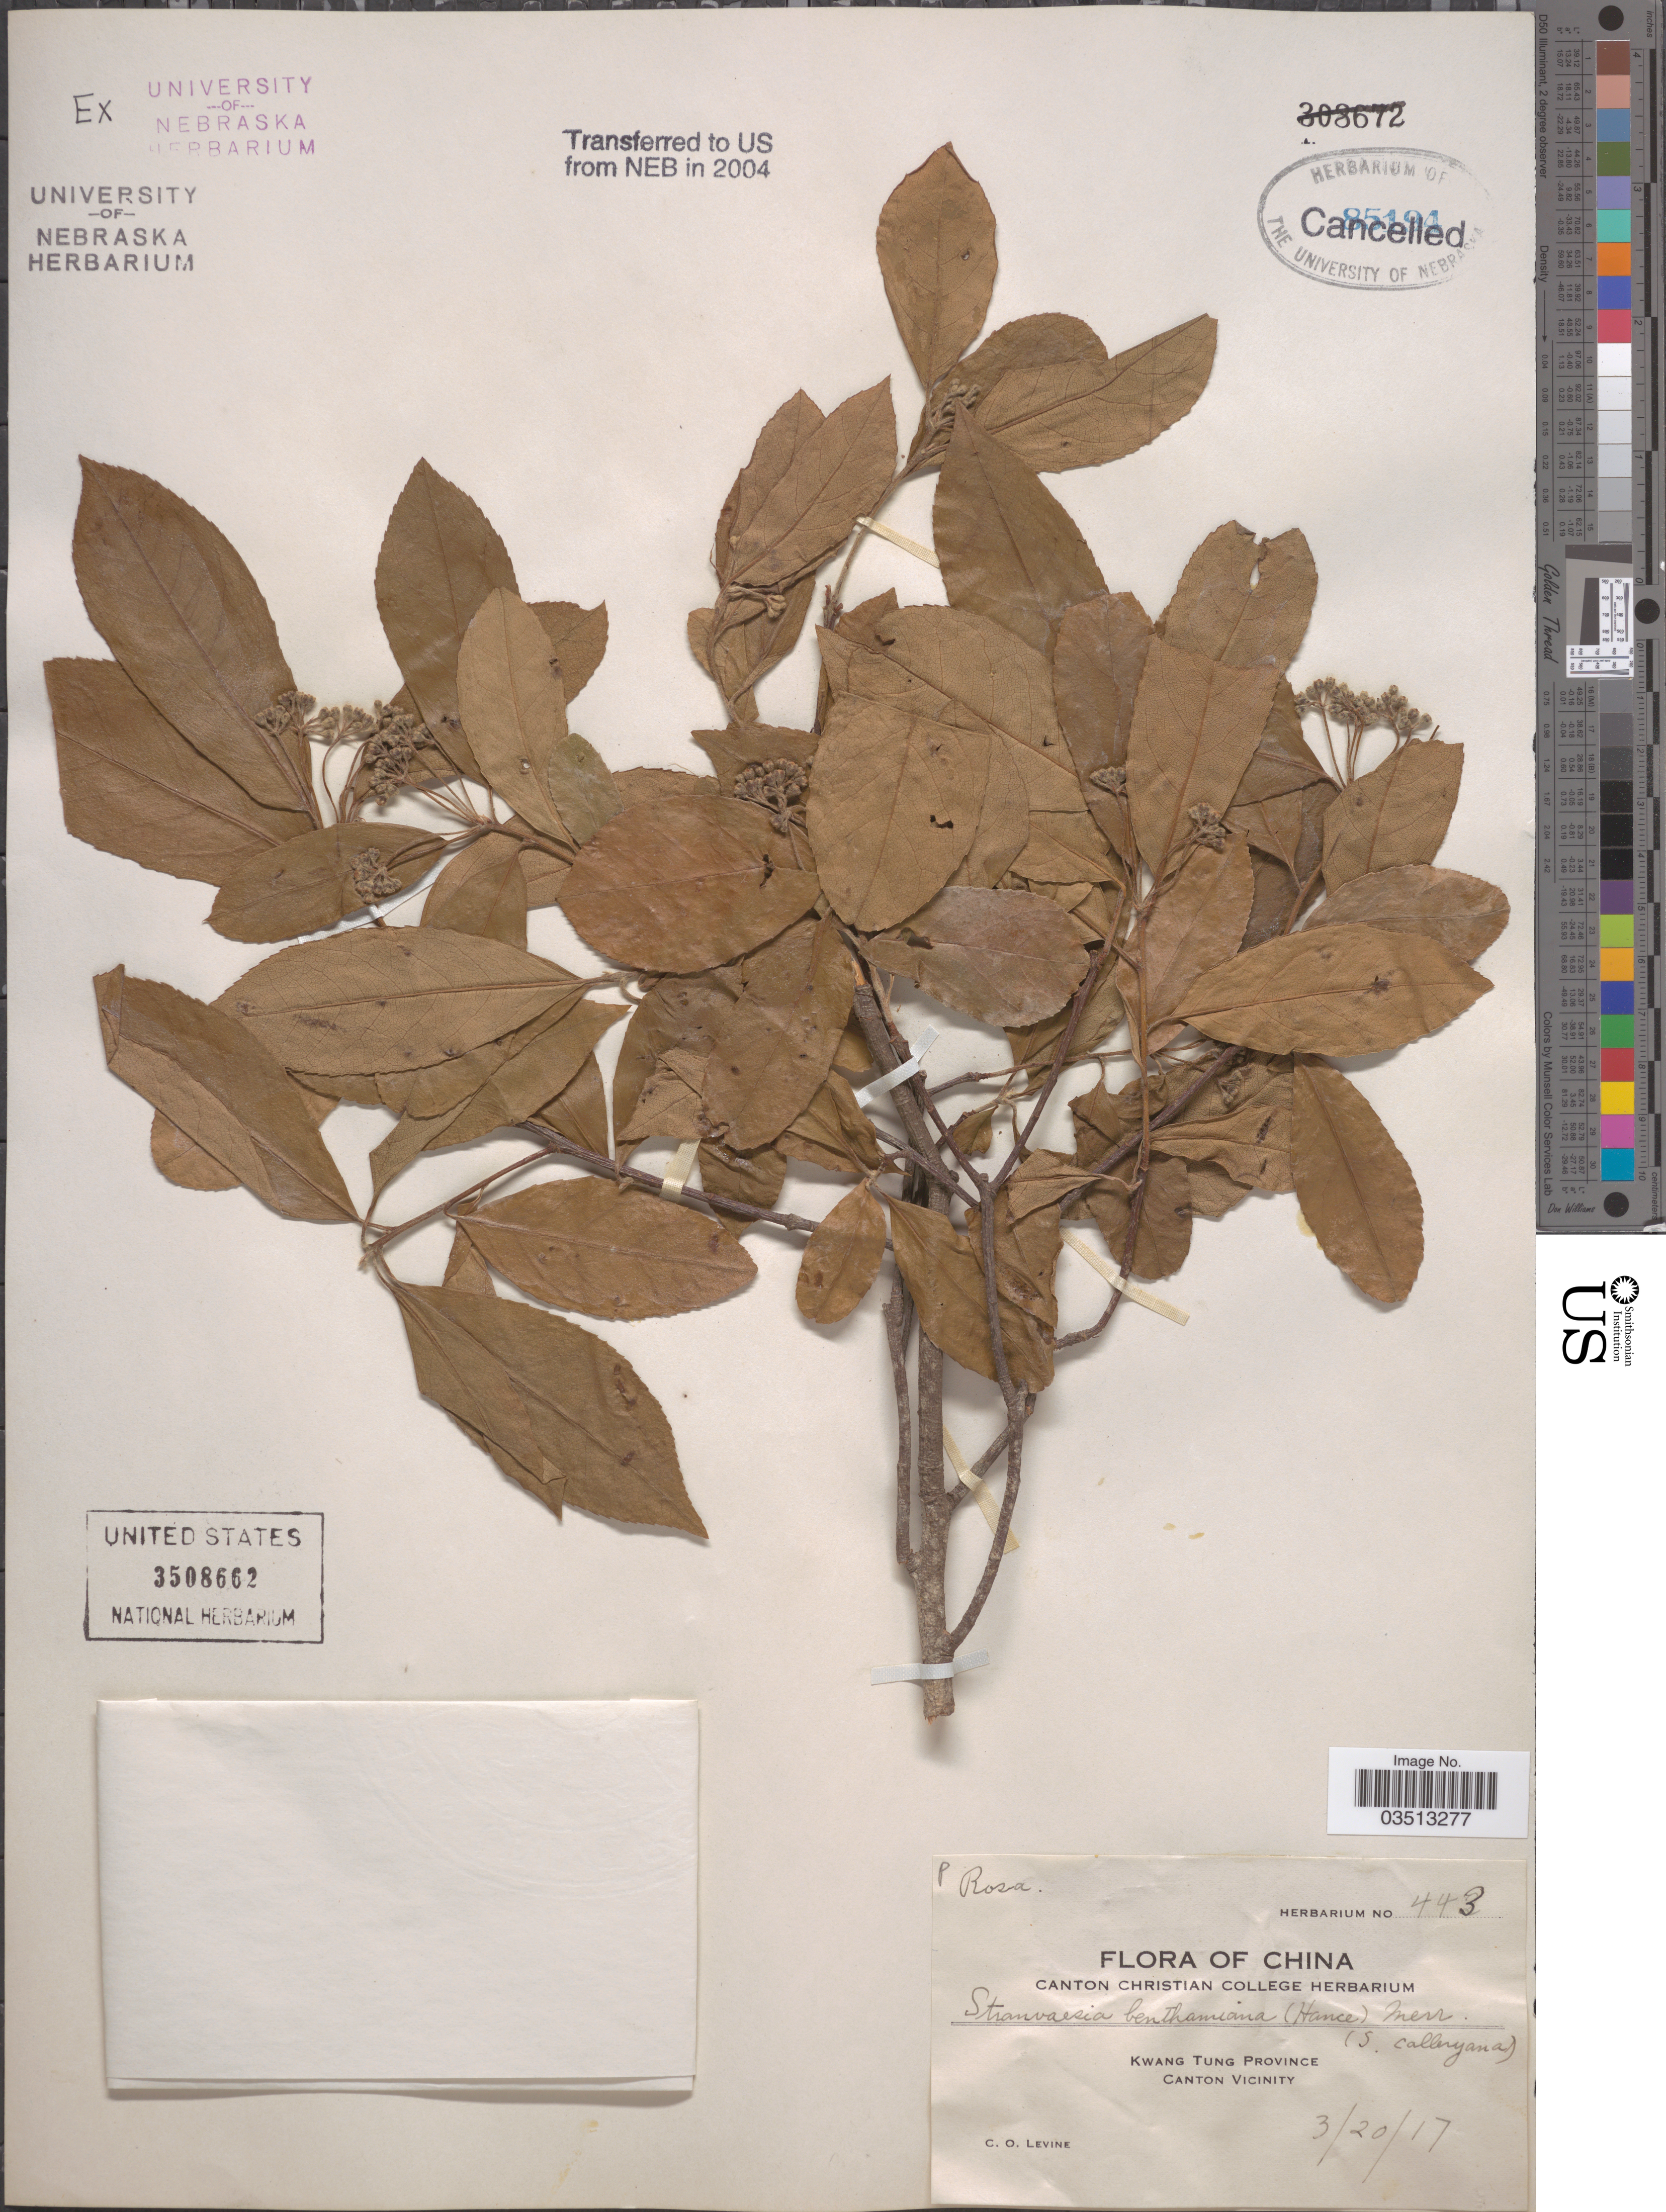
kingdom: Plantae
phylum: Tracheophyta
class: Magnoliopsida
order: Rosales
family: Rosaceae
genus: Stranvaesia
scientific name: Stranvaesia benthamiana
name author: (Hance) Merr.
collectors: C. O. Levine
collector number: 443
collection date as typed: Transcribed d/m/y: 20/3/17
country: China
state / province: Guangdong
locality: Kwang Tung Province. Canton Vicinity.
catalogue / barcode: US 3508662